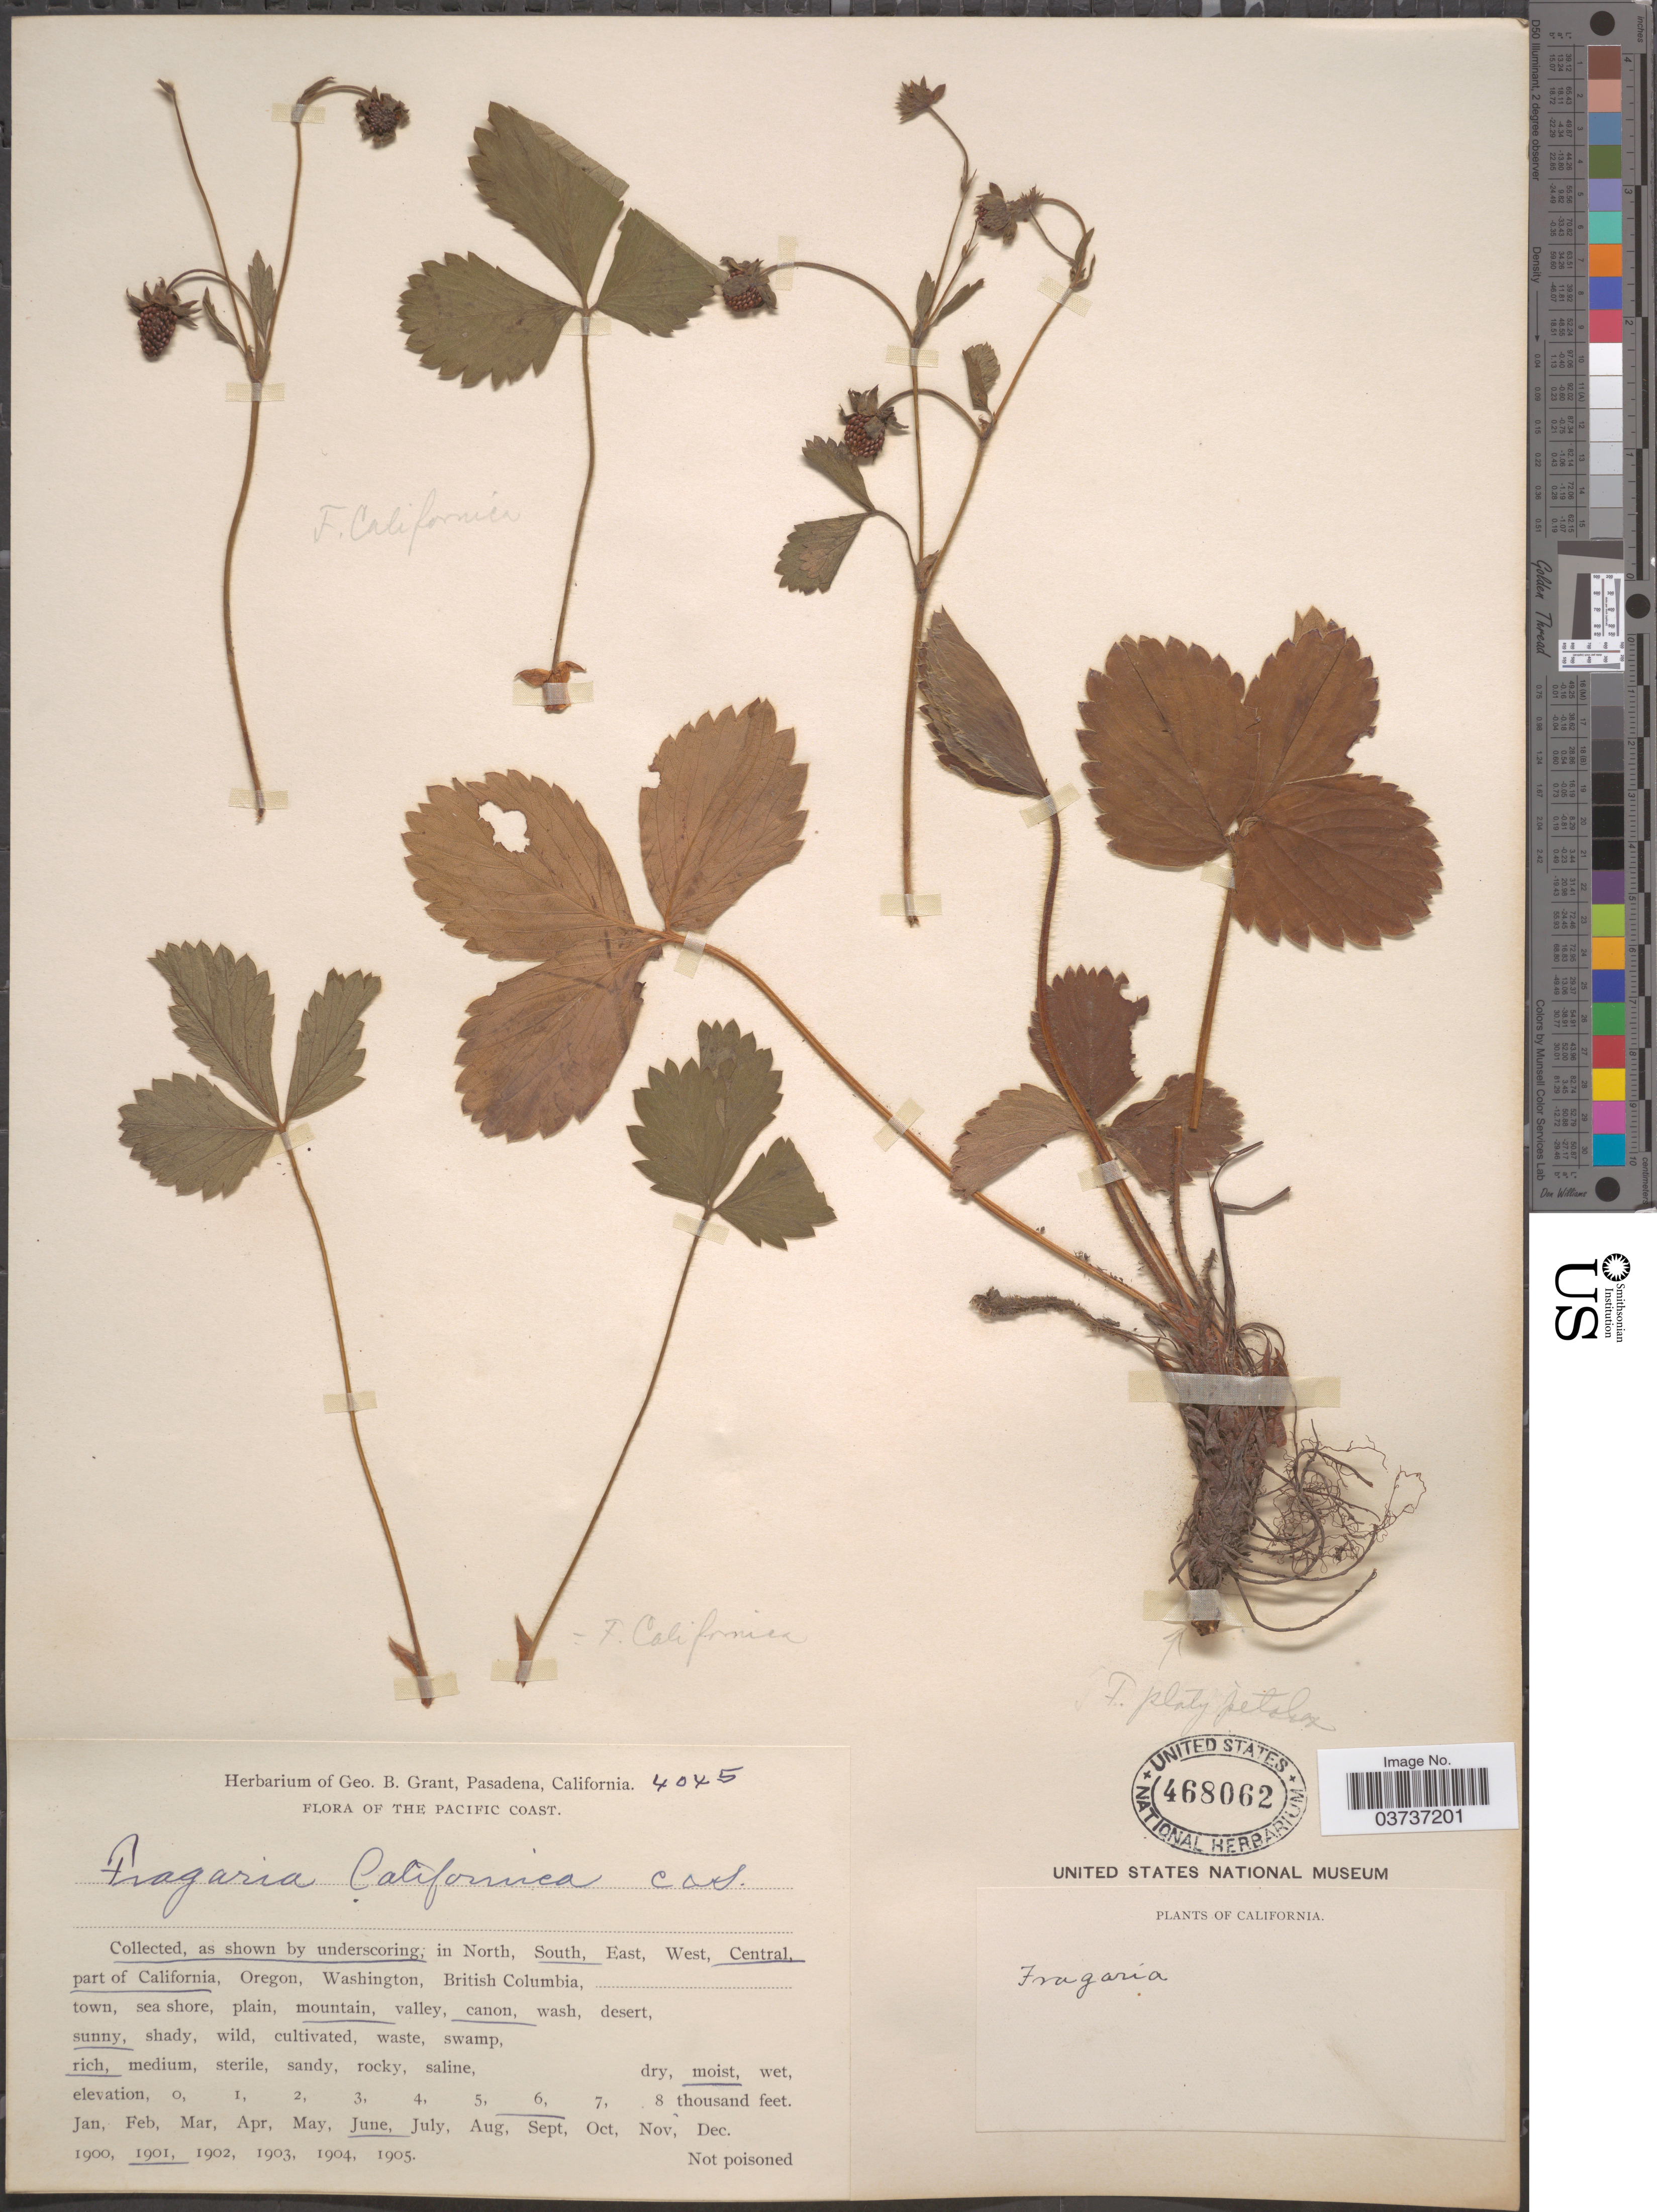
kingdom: Plantae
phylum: Tracheophyta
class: Magnoliopsida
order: Rosales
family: Rosaceae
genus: Fragaria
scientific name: Fragaria californica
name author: Cham. & Schltdl.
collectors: ex herb. Geo. B. Grant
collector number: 4045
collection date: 1901-06-06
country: United States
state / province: California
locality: The pacific Coast. Central part of California.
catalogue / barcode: US 468062